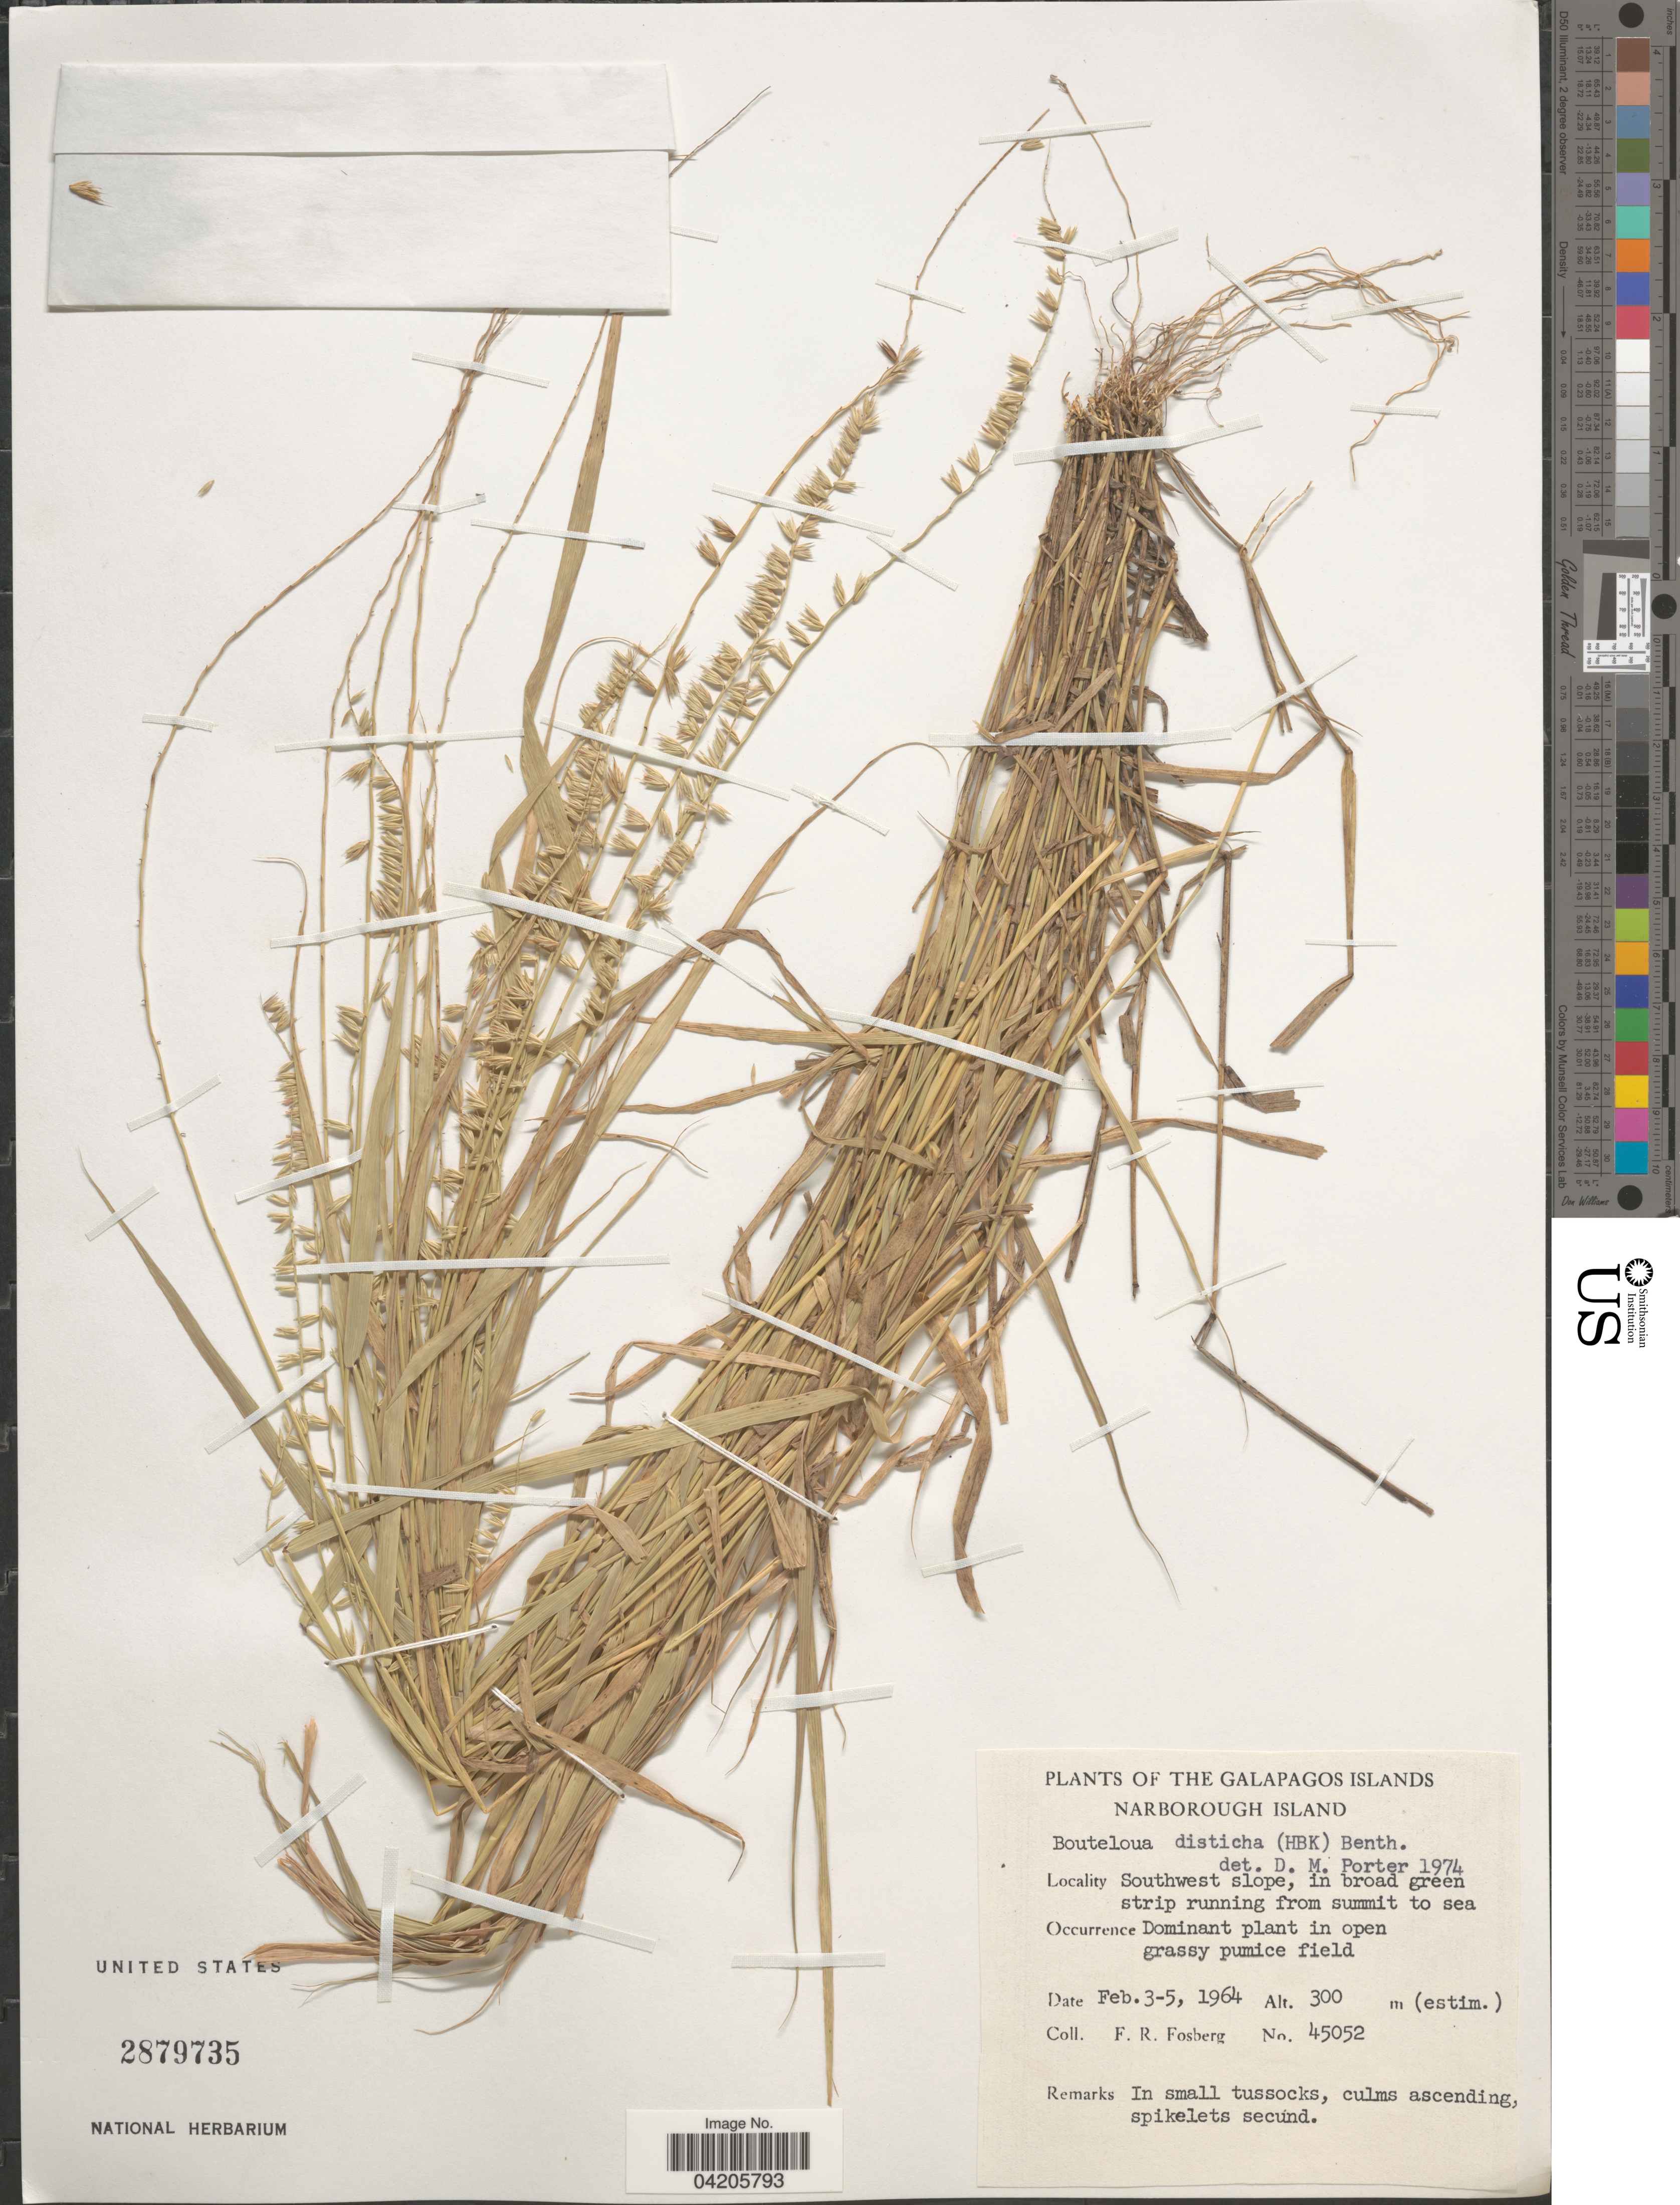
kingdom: Plantae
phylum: Tracheophyta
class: Liliopsida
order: Poales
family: Poaceae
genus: Bouteloua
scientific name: Bouteloua disticha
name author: (Kunth) Benth.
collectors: F. R. Fosberg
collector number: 45052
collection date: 1964-02-03/1964-02-05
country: Ecuador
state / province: Colón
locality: The Galapagos Islands. Narborough Island. Southwest slope, in broad green strip running from summit to sea.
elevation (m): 300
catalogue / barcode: US 2879735